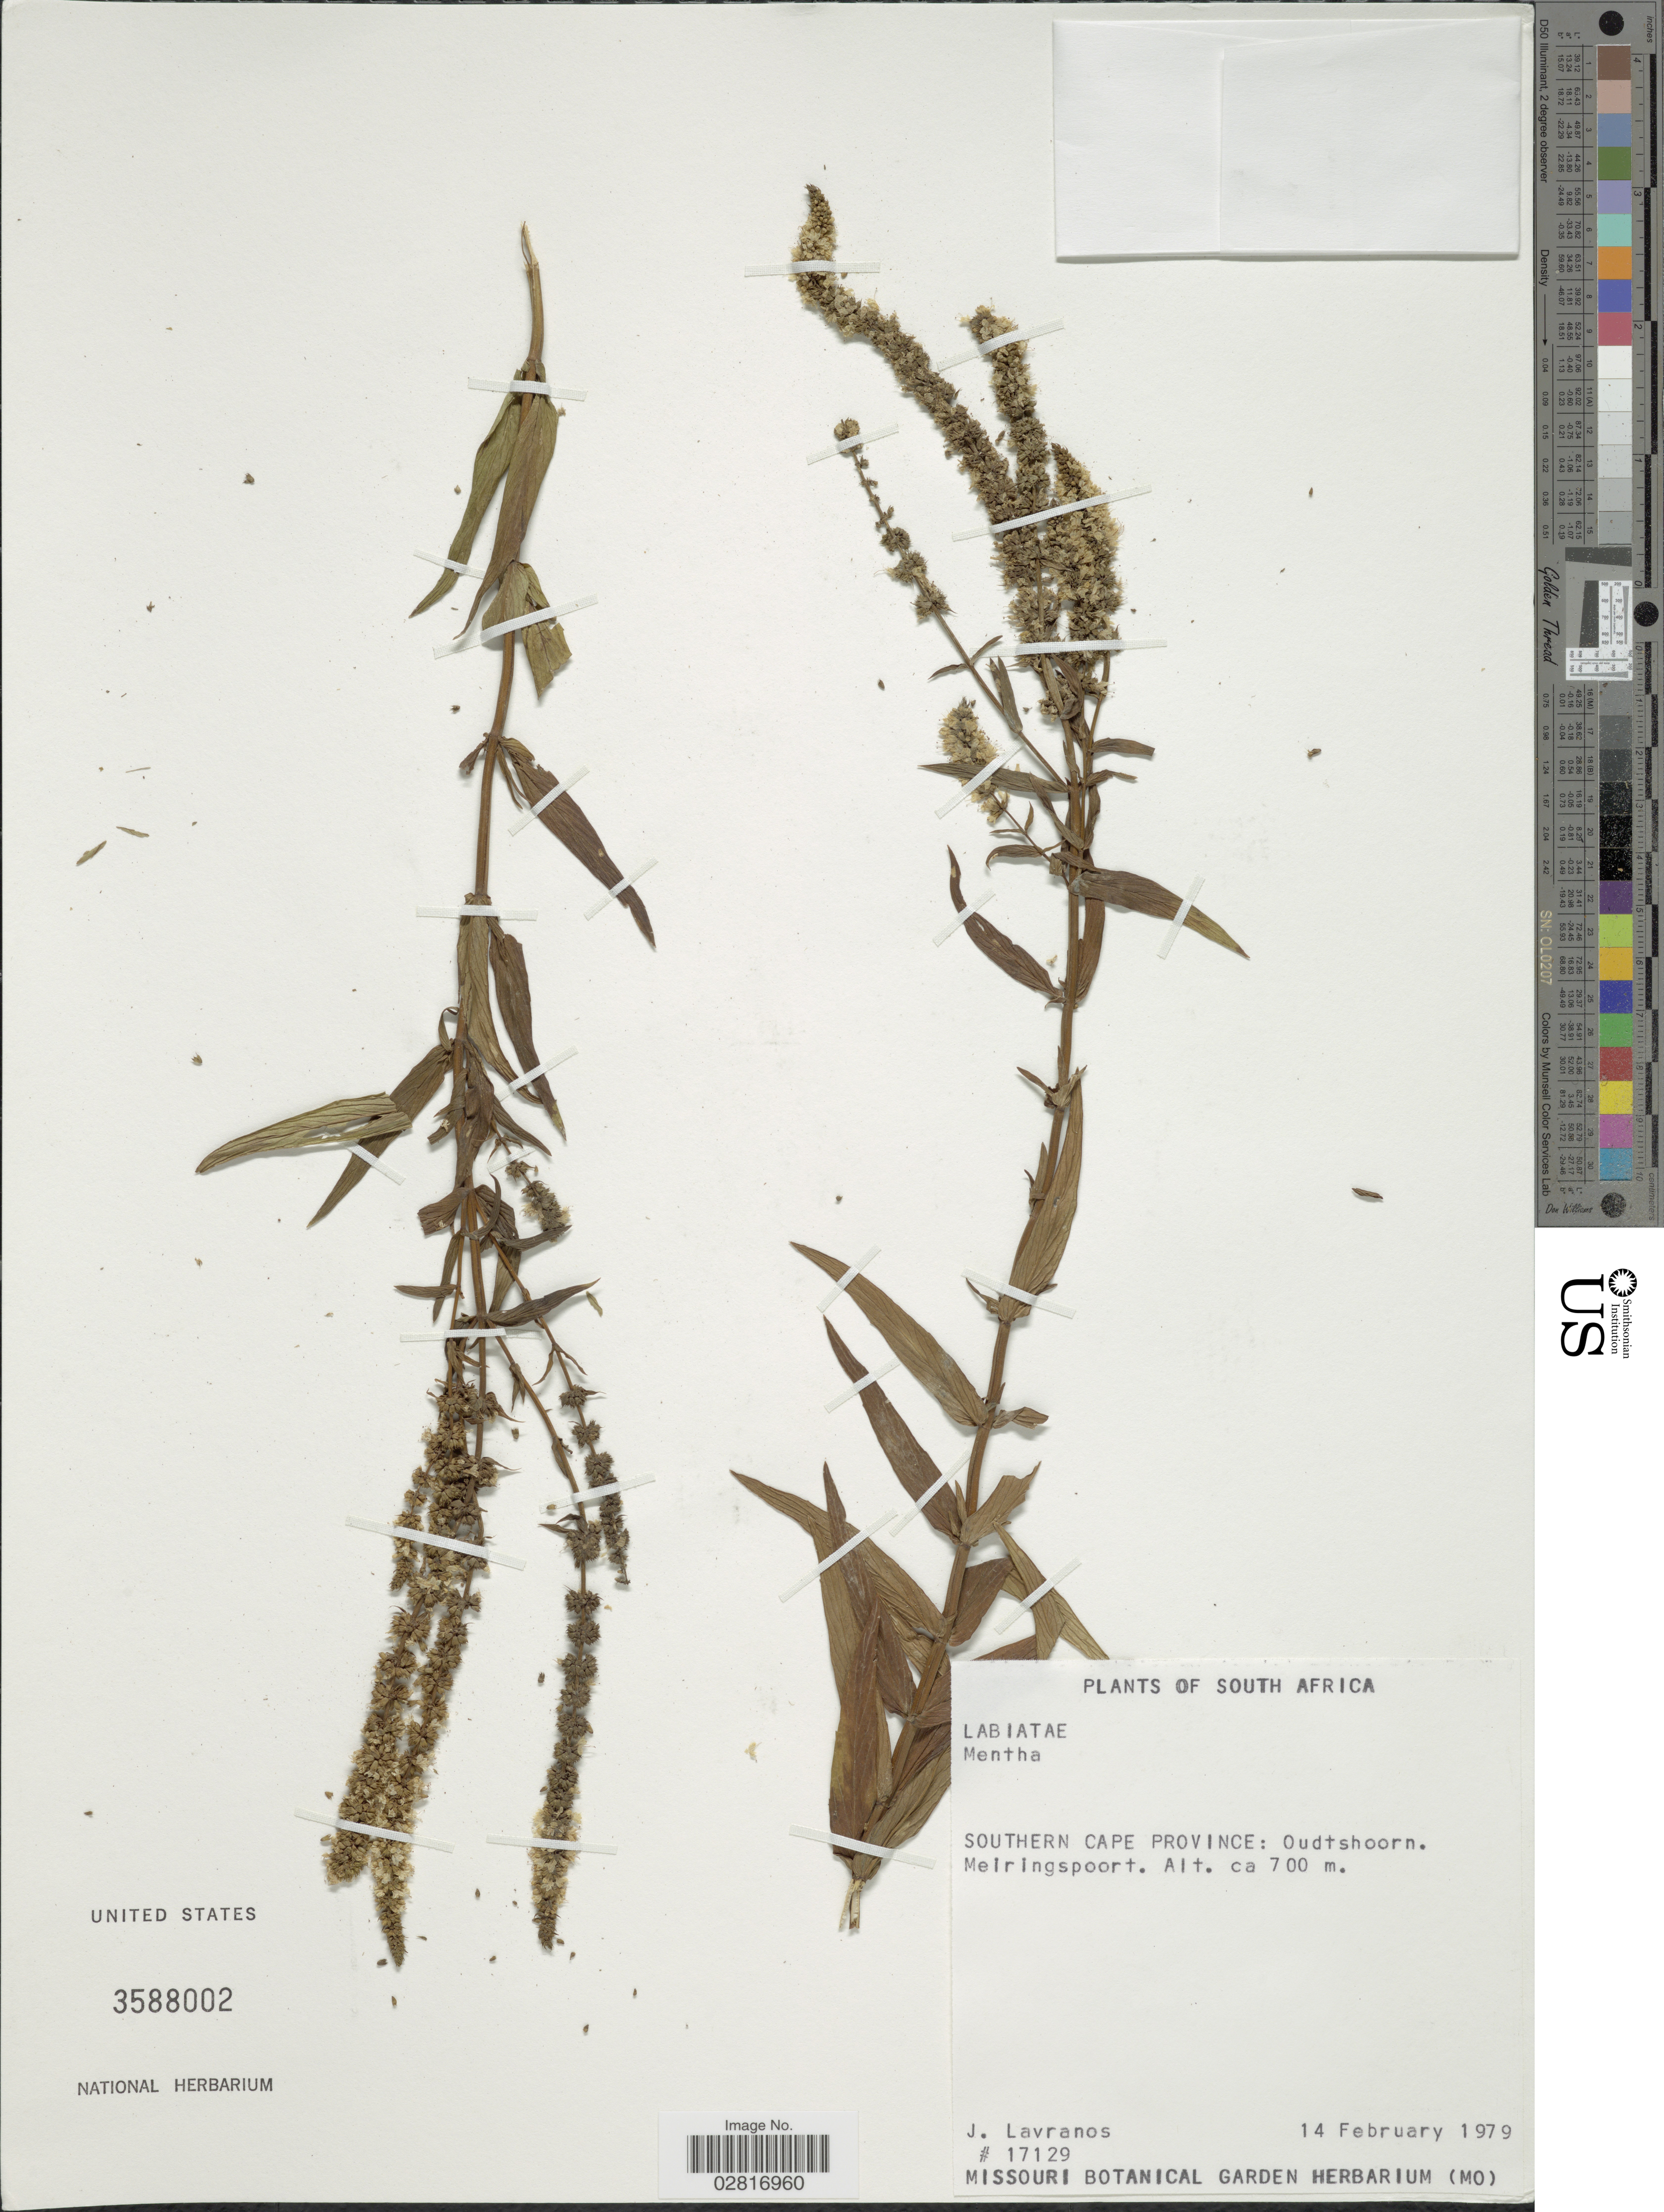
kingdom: Plantae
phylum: Tracheophyta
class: Magnoliopsida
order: Lamiales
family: Lamiaceae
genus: Mentha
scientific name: Mentha sp.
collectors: J. Lavranos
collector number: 17129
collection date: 1979-02-14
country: South Africa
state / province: Western Cape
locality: Southern Cape Province: Oudtshoorn, Meiringspoort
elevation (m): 700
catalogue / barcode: US 3588002